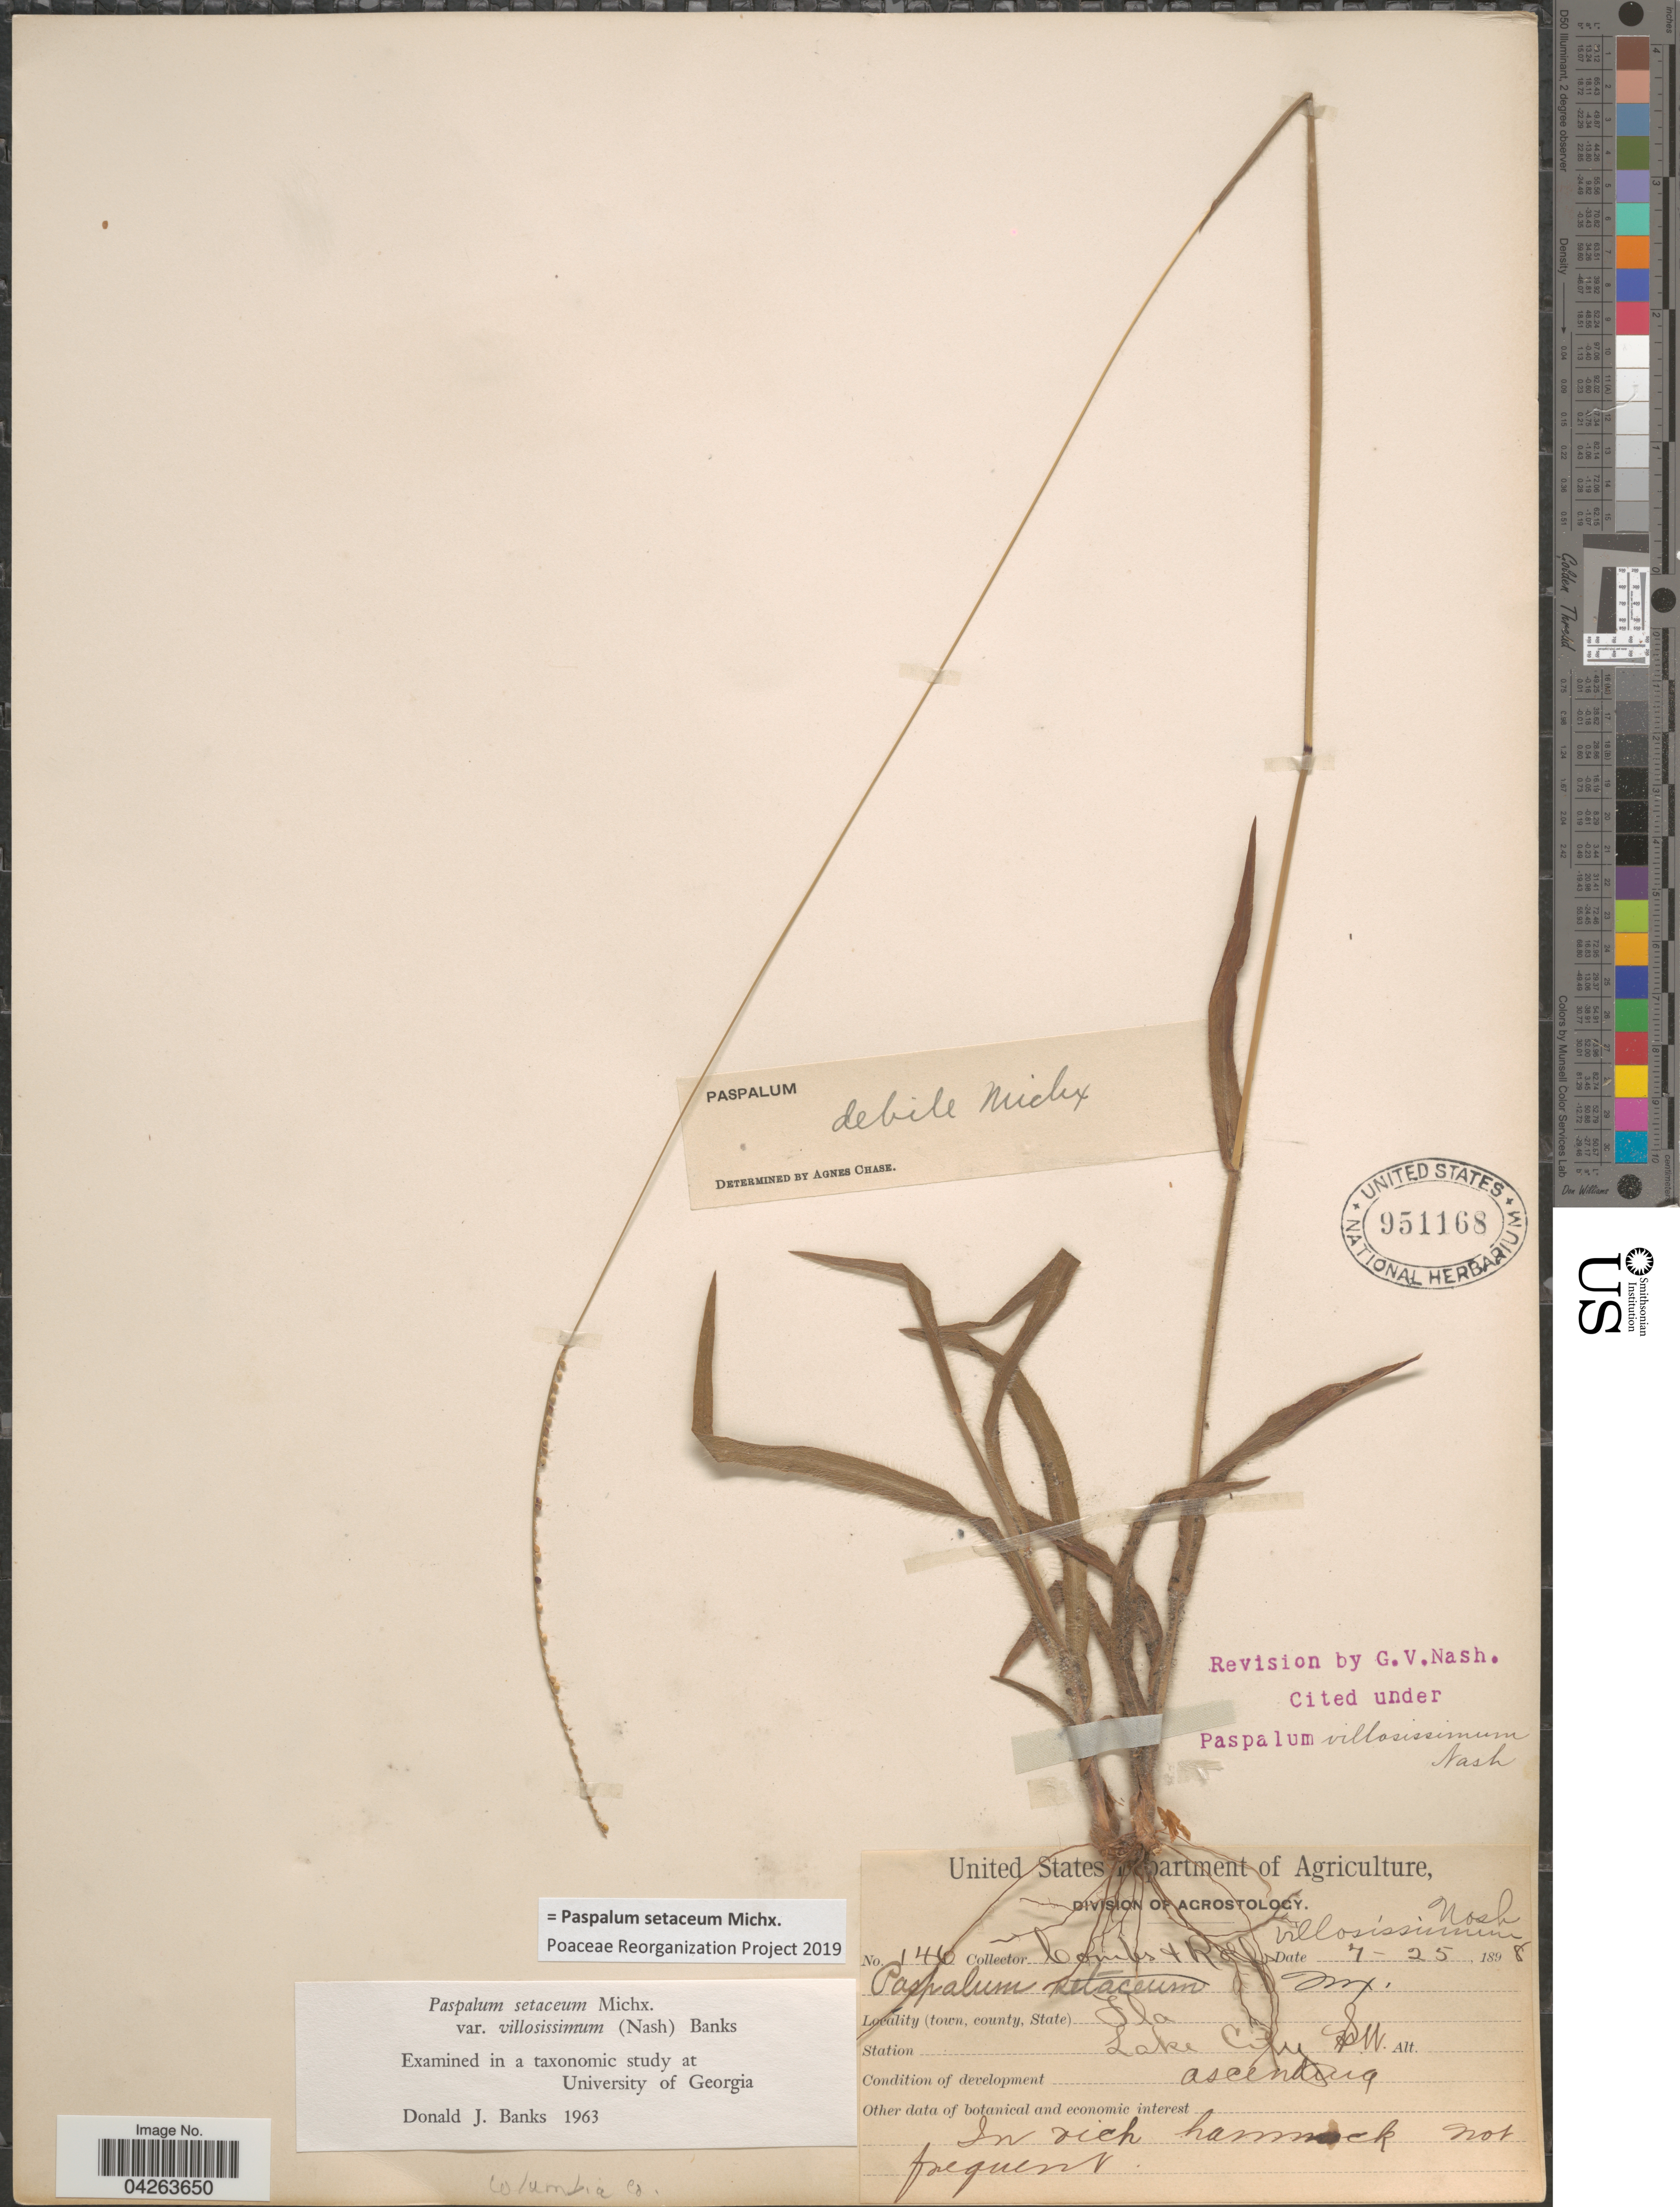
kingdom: Plantae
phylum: Tracheophyta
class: Liliopsida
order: Poales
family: Poaceae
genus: Paspalum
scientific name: Paspalum setaceum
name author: Michx.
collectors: -. Combs & Rolfs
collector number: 146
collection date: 1898-07-25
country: United States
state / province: Florida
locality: Lake City, S.W. Columbia Co.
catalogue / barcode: US 951168